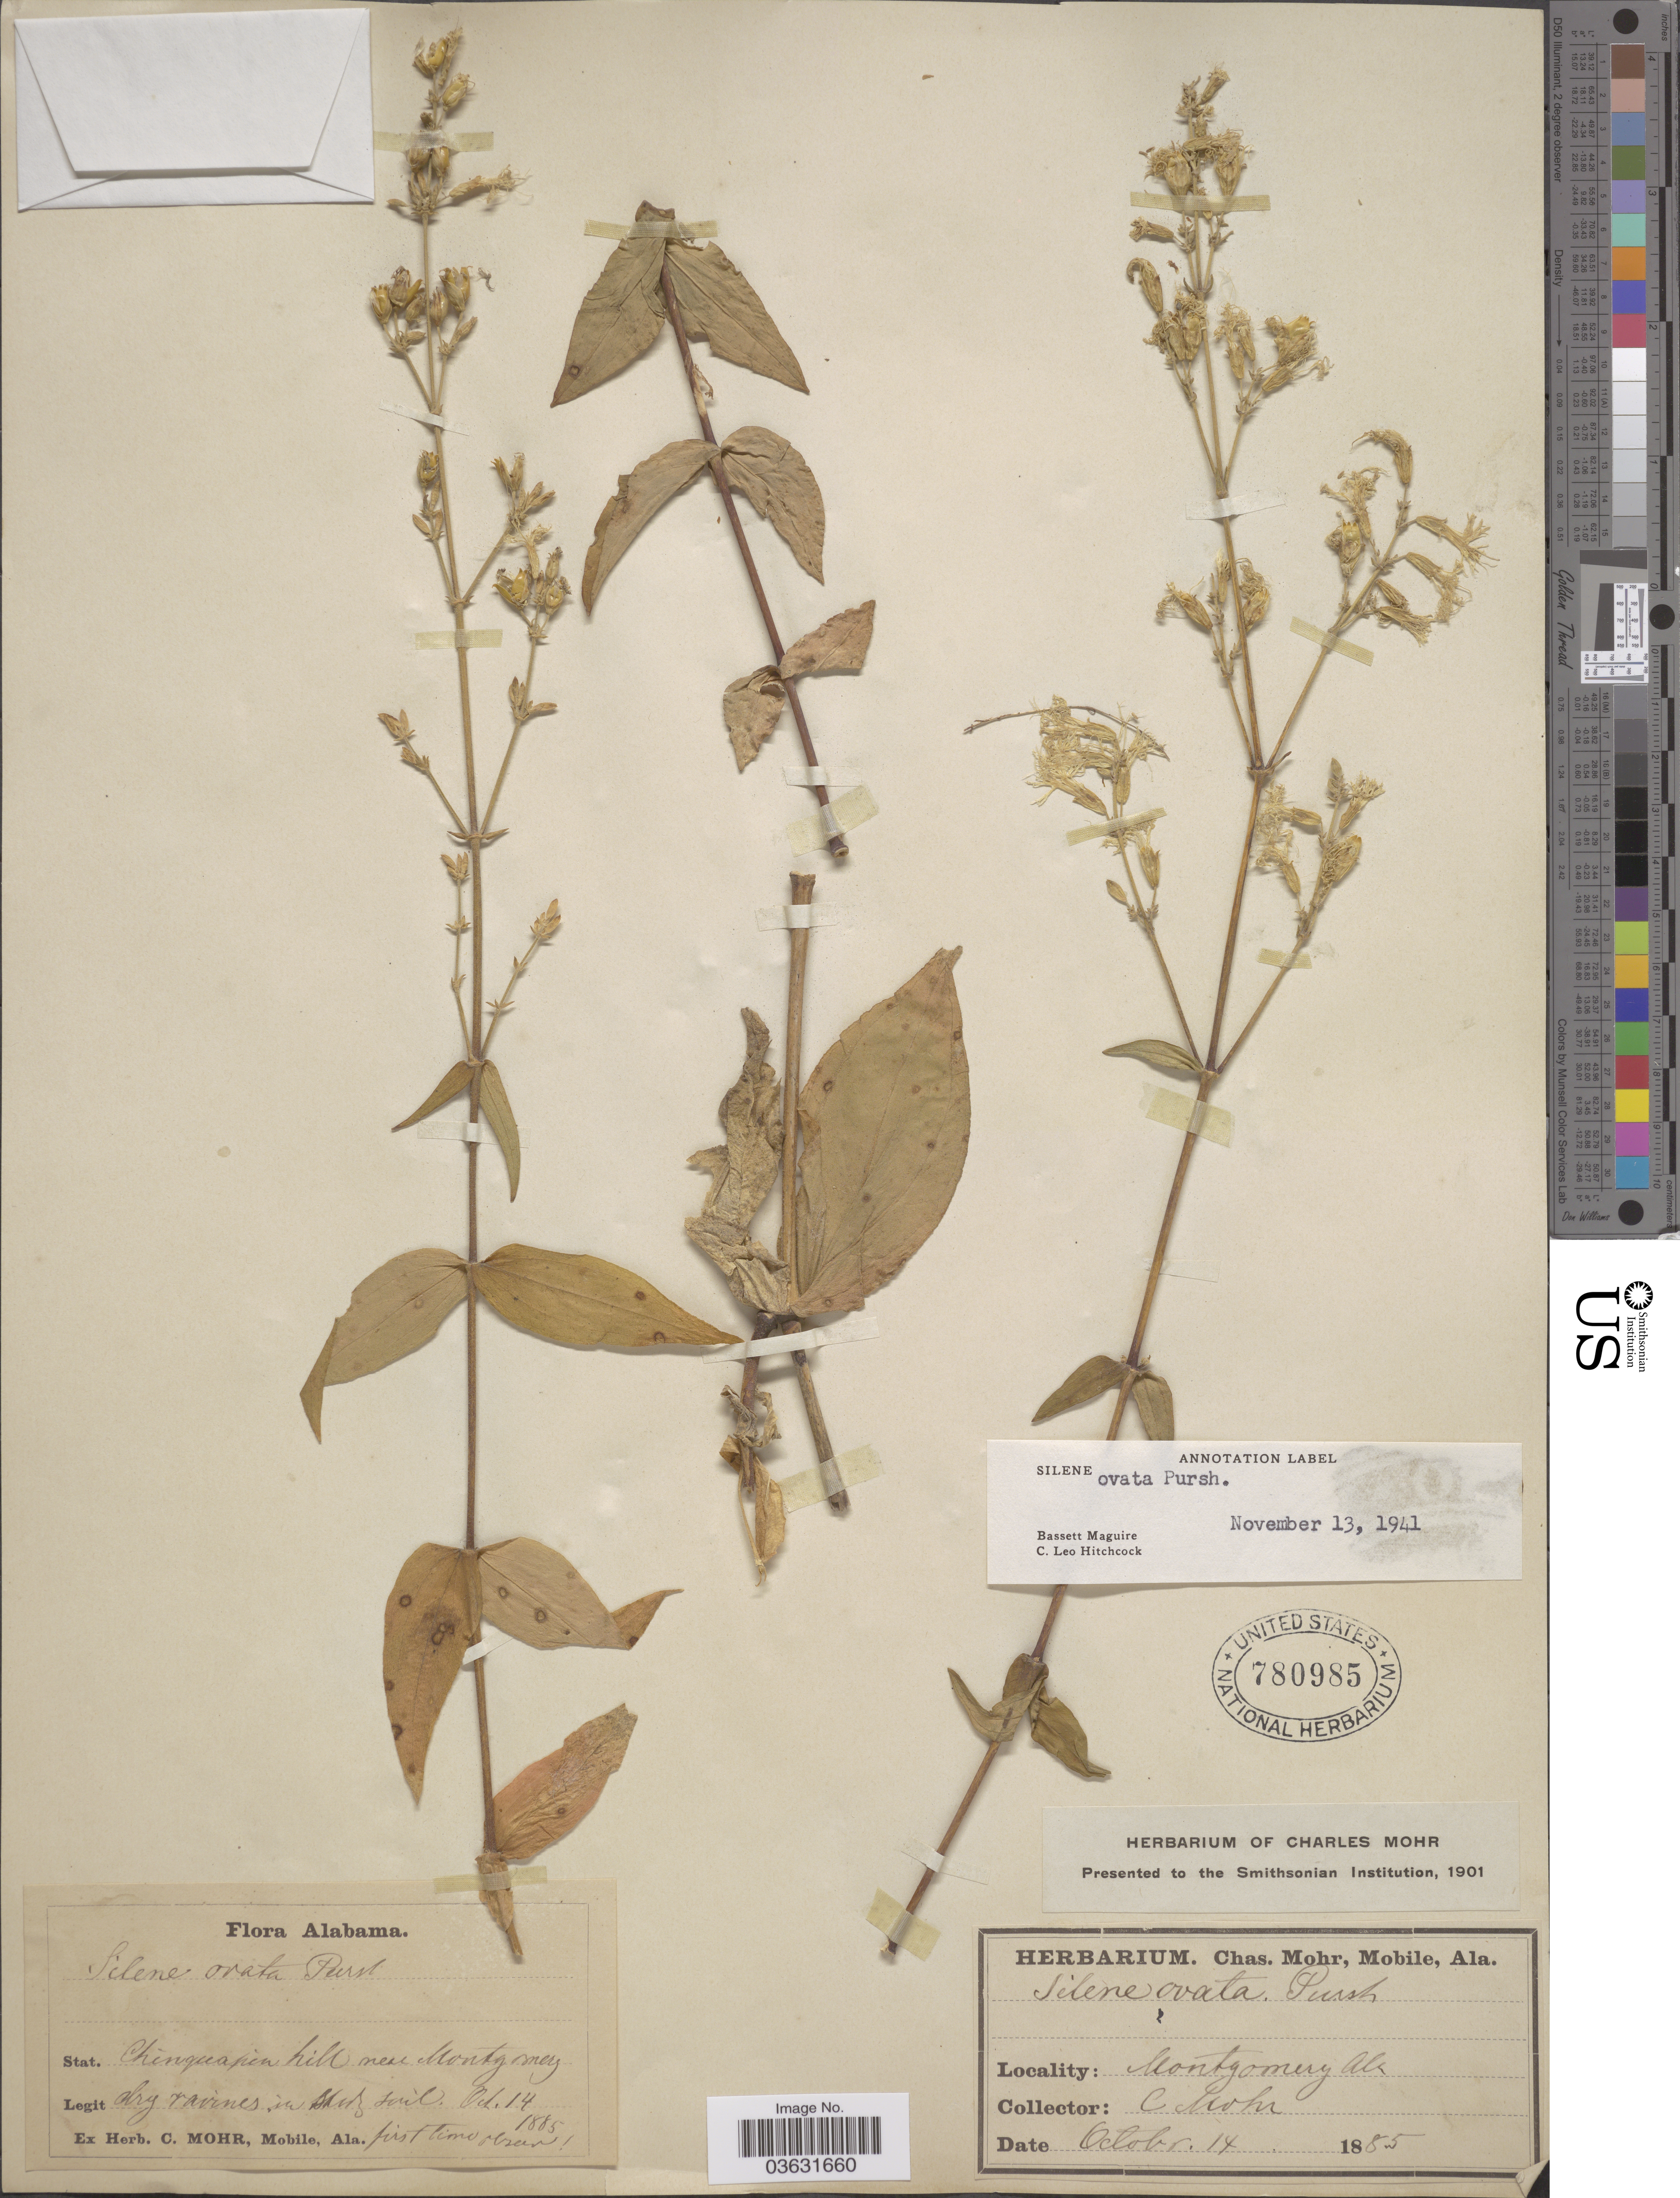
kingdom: Plantae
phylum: Tracheophyta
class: Magnoliopsida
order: Caryophyllales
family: Caryophyllaceae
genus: Silene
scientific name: Silene ovata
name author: Pursh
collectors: Mohr, C. T. (herbarium)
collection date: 1885-10-14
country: United States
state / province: Alabama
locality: Stat. Chinquapin hill near Montgomery.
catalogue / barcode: US 780985